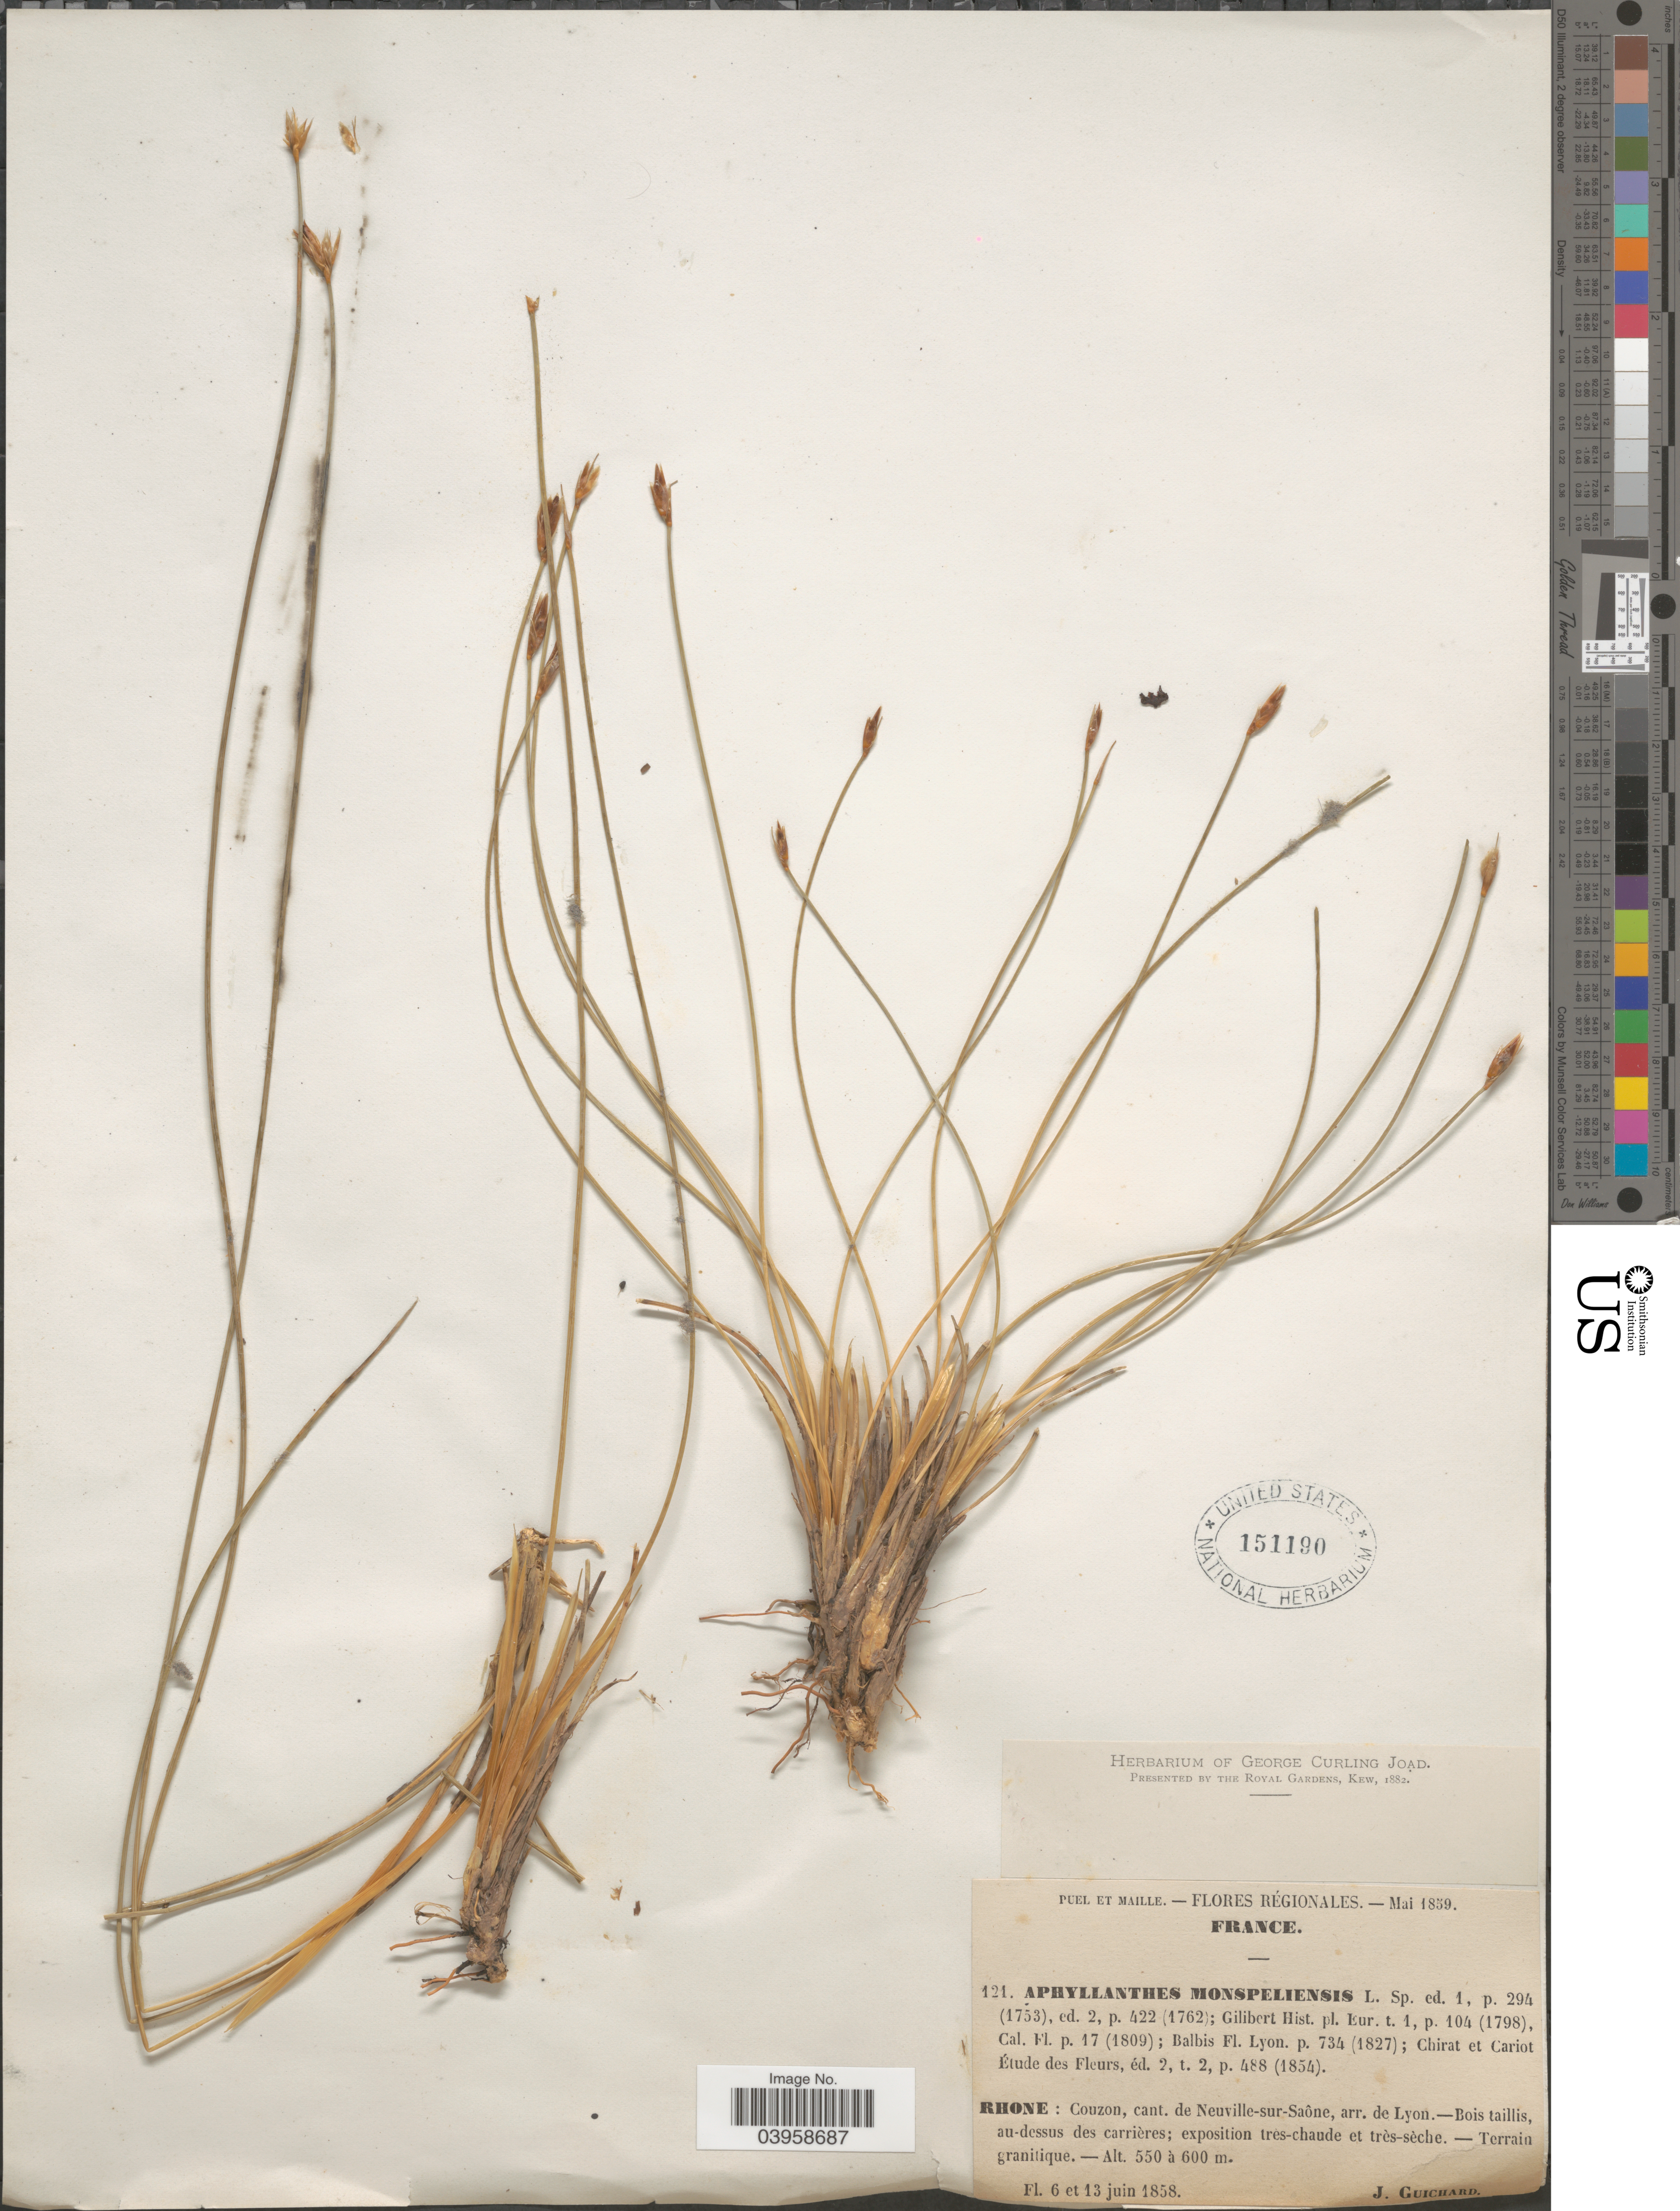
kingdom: Plantae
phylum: Tracheophyta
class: Liliopsida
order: Asparagales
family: Asparagaceae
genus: Aphyllanthes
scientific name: Aphyllanthes monspeliensis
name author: L.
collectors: J. Guichard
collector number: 121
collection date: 1858-06-06/1858-06-13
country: France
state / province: Auvergne-Rhône-Alpes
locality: Rhone: Couzon, cant. de Neuville-sur-Saône, arr. de Lyon. - Bois taillis, au-dessus des carrières.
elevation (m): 550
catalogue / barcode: US 151190